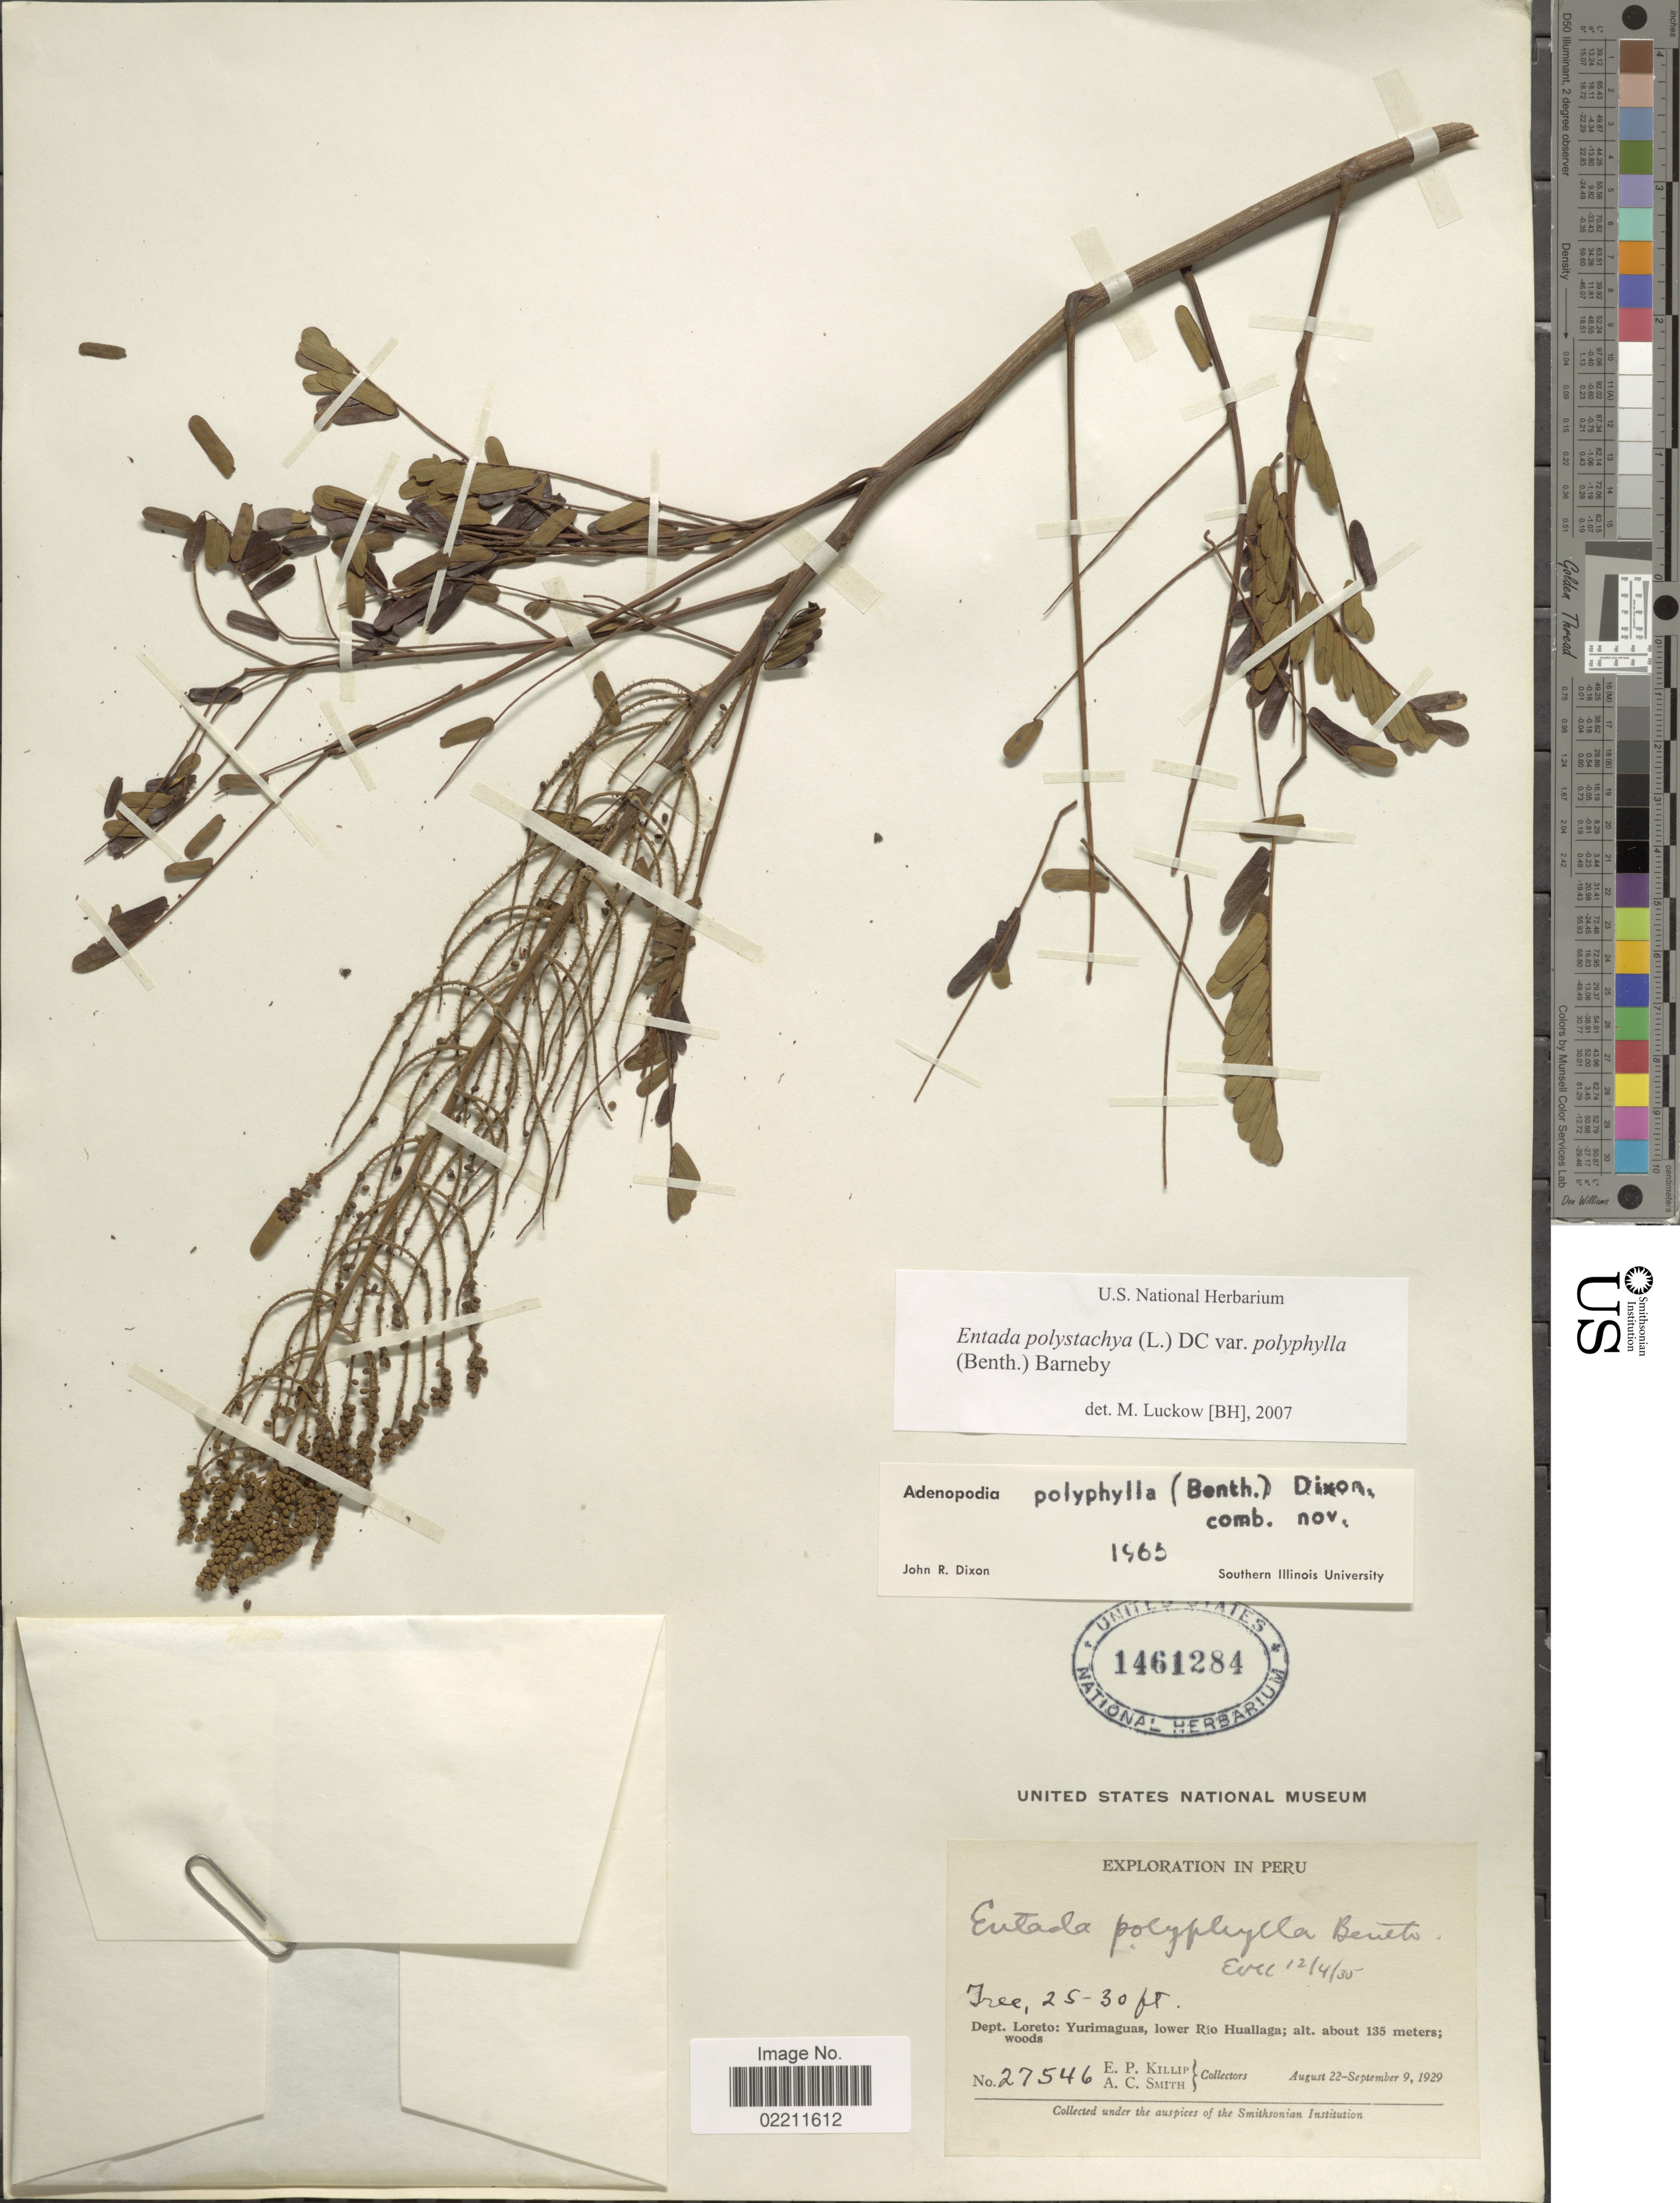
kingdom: Plantae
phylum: Tracheophyta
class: Magnoliopsida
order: Fabales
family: Fabaceae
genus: Entada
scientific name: Entada polystachya var. polyphylla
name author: (Benth.) Barneby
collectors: E. P. Killip & A. C. Smith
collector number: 27546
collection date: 1929-08-22/1929-09-09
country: Peru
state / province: Loreto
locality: Peru, Dept. Loreto: Yurimaguas, lower Rio Huallaga.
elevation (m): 135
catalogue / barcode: US 1461284